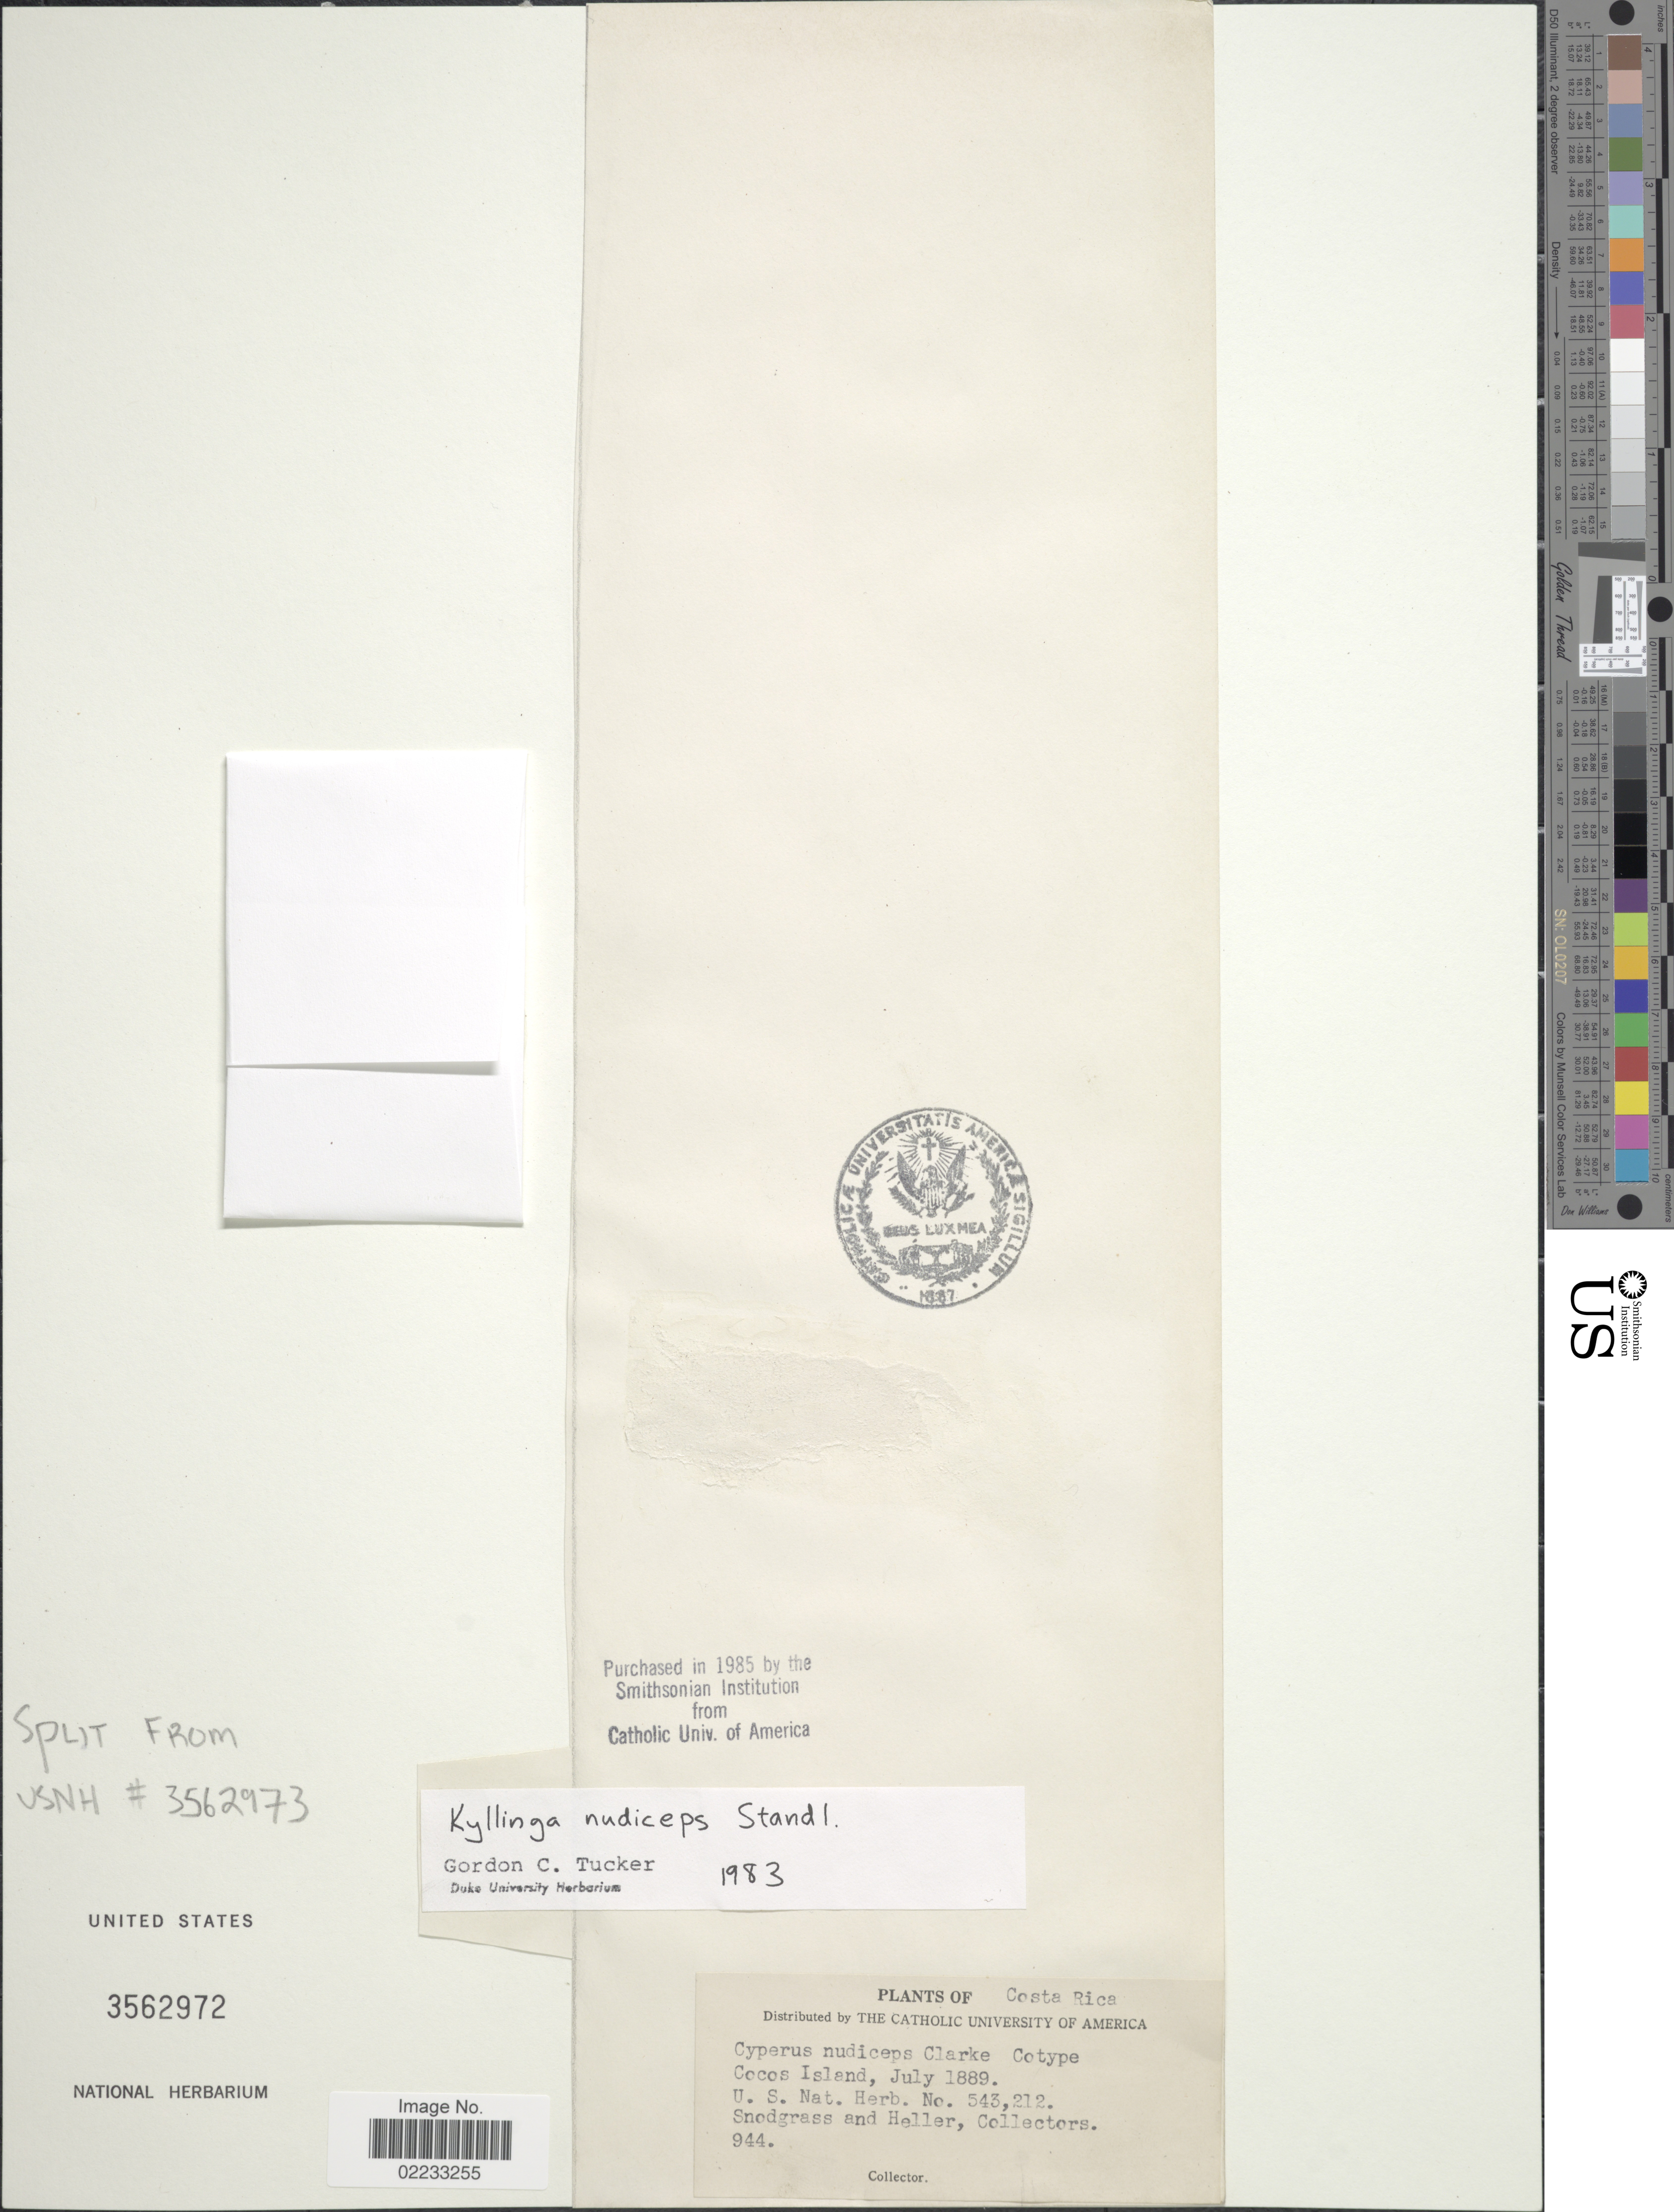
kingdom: Plantae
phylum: Tracheophyta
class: Liliopsida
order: Poales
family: Cyperaceae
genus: Cyperus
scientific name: Cyperus nudiceps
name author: (C.B. Clarke ex Standl.) O'Neill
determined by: Strong, M. T., (US), Smithsonian Institution - National Museum of Natural History (UNITED STATES)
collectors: R. E. Snodgrass & -- Heller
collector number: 944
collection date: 1889-07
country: Costa Rica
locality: Cocos Island.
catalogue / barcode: US 3562972